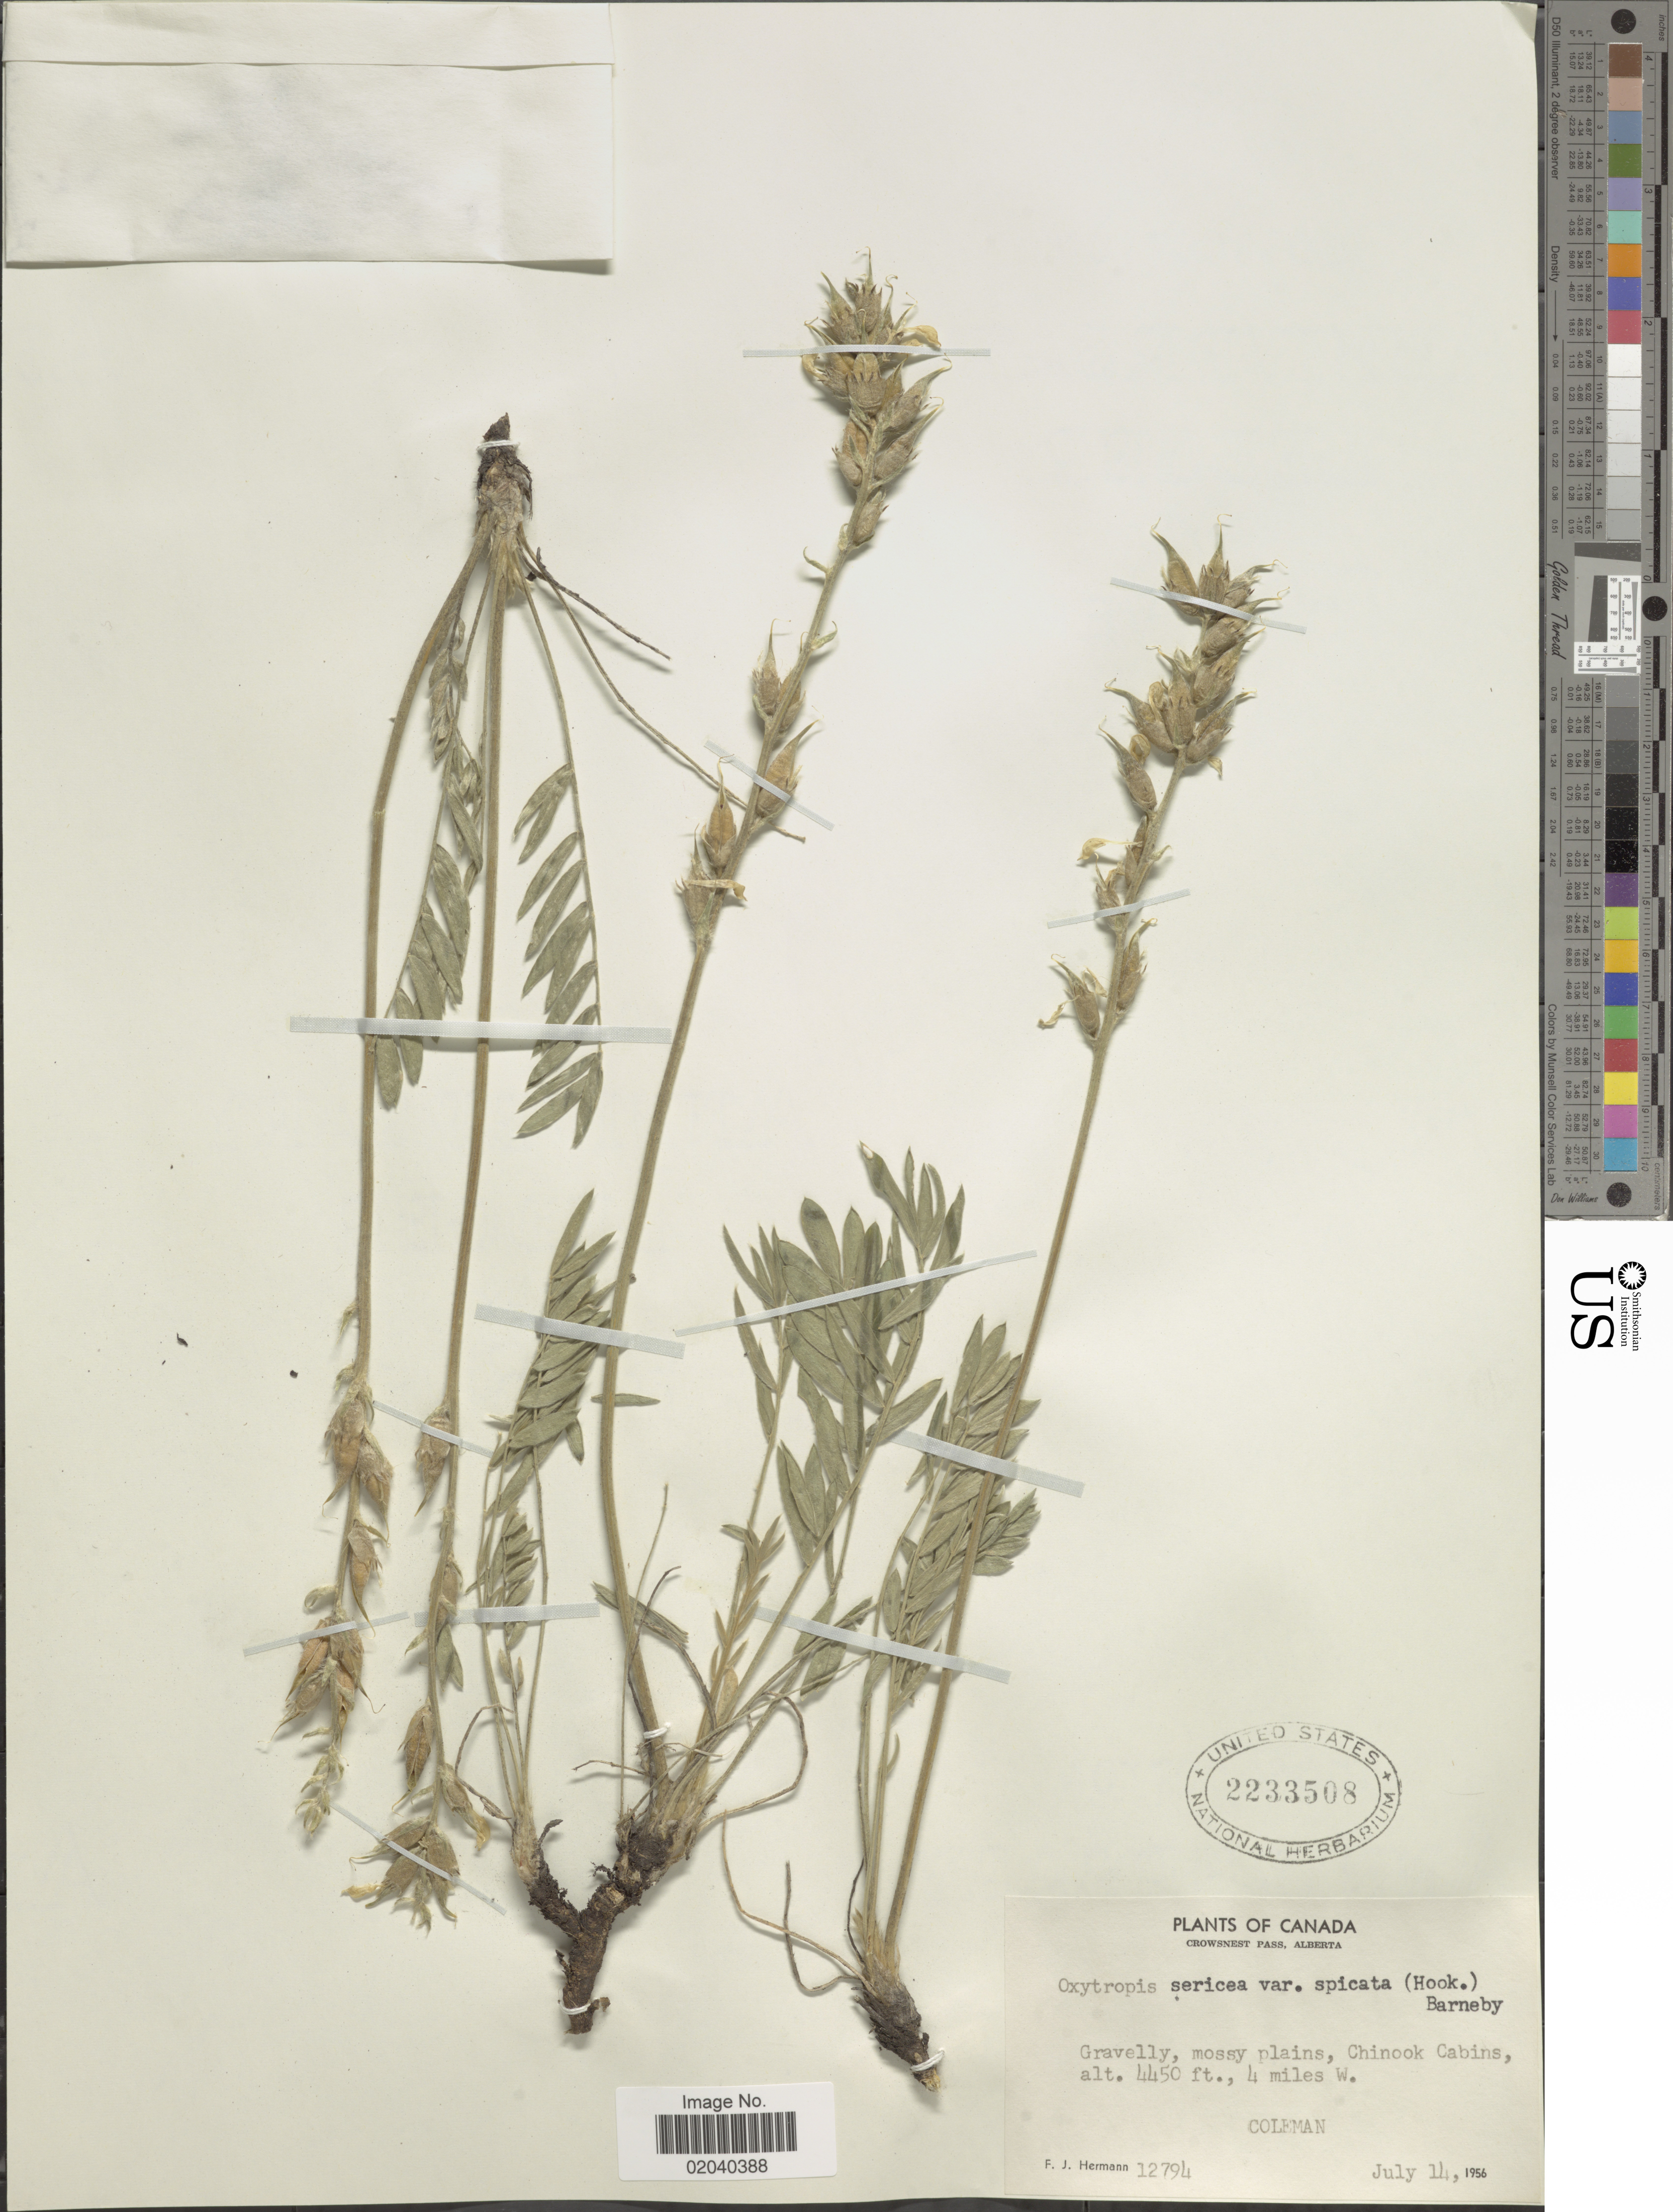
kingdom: Plantae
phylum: Tracheophyta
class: Magnoliopsida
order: Fabales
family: Fabaceae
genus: Oxytropis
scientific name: Oxytropis sericea var. spicata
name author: (Hook.) Barneby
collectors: F. J. Hermann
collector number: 12794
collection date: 1956-07-14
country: Canada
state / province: Alberta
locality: Crowsnest Pass. Gravelly, mossy plains, Chinook Cabins, 4 miles W. Coleman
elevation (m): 1356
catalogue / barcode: US 2233508